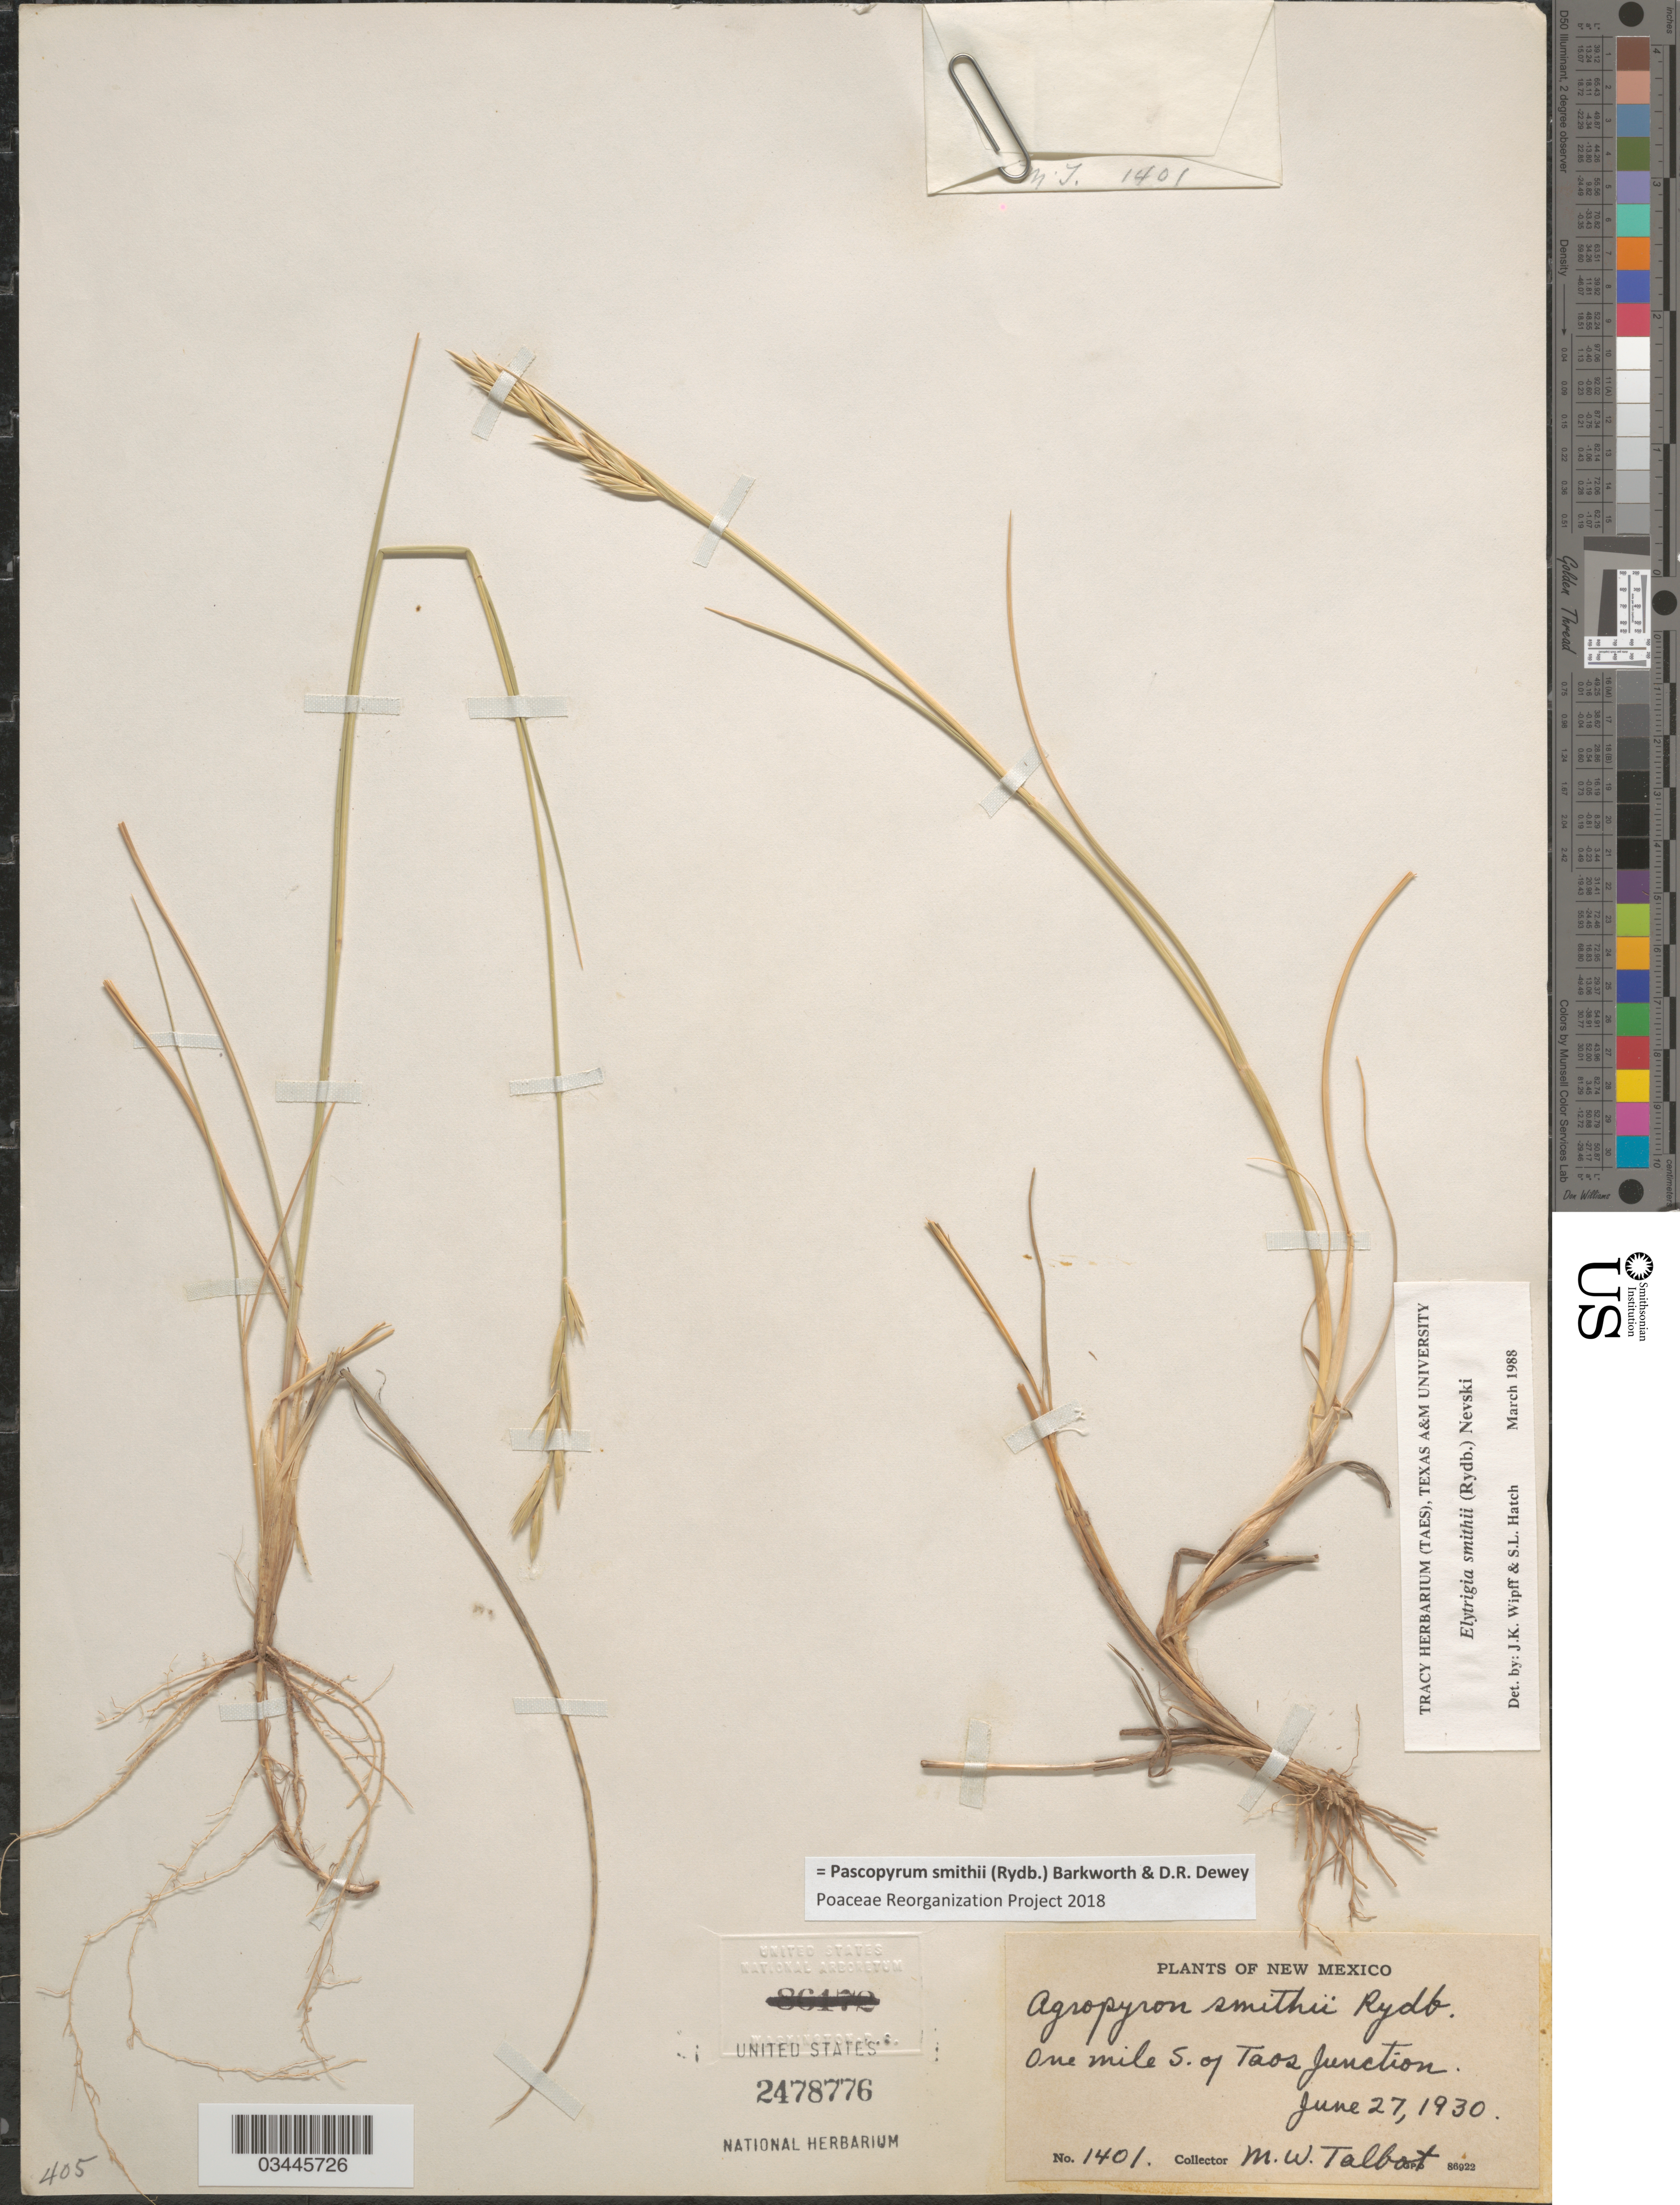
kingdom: Plantae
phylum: Tracheophyta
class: Liliopsida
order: Poales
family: Poaceae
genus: Pascopyrum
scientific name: Pascopyrum smithii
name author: (Rydb.) Barkworth & Dewey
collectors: M. Talbot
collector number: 1401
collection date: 1930-06-27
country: United States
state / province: New Mexico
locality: One mile S. of Toas Junction.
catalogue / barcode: US 2478776